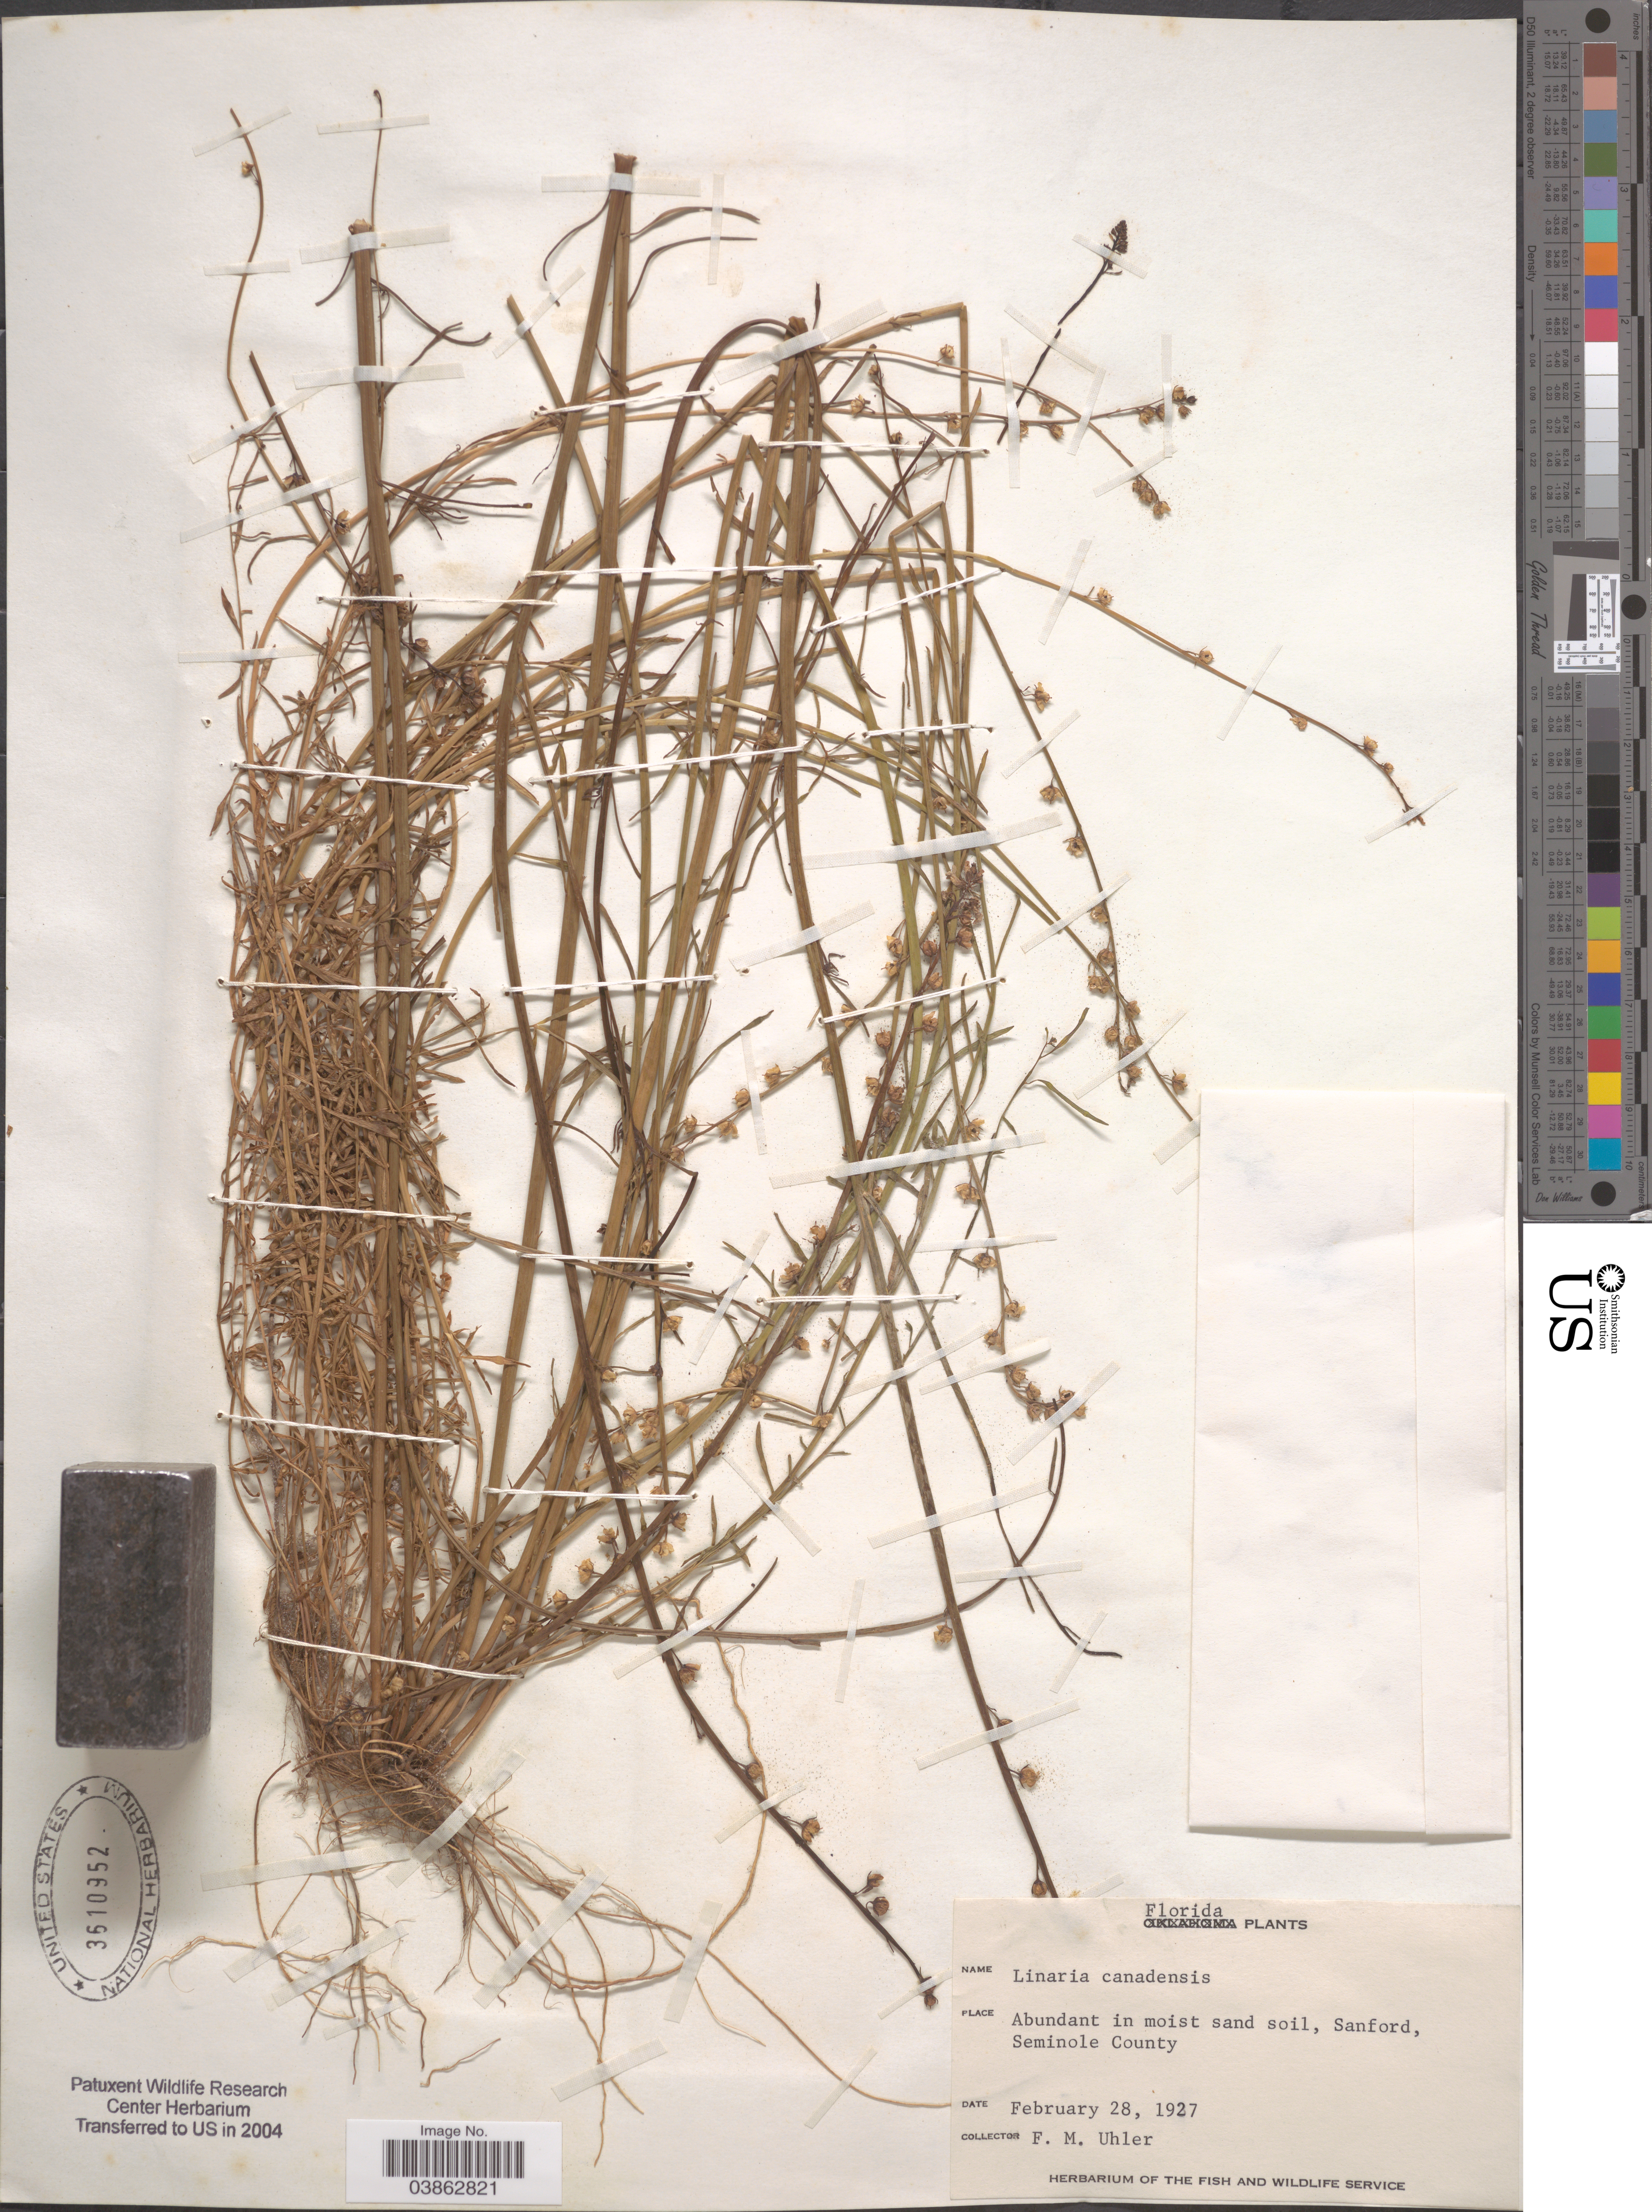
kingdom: Plantae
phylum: Tracheophyta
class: Magnoliopsida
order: Lamiales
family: Plantaginaceae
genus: Linaria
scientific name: Linaria canadensis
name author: (L.) Dum. Cours.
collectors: F. M. Uhler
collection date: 1927-02-28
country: United States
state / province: Florida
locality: Abundant in moist sand soil, Sanford, Seminole County.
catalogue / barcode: US 3610952